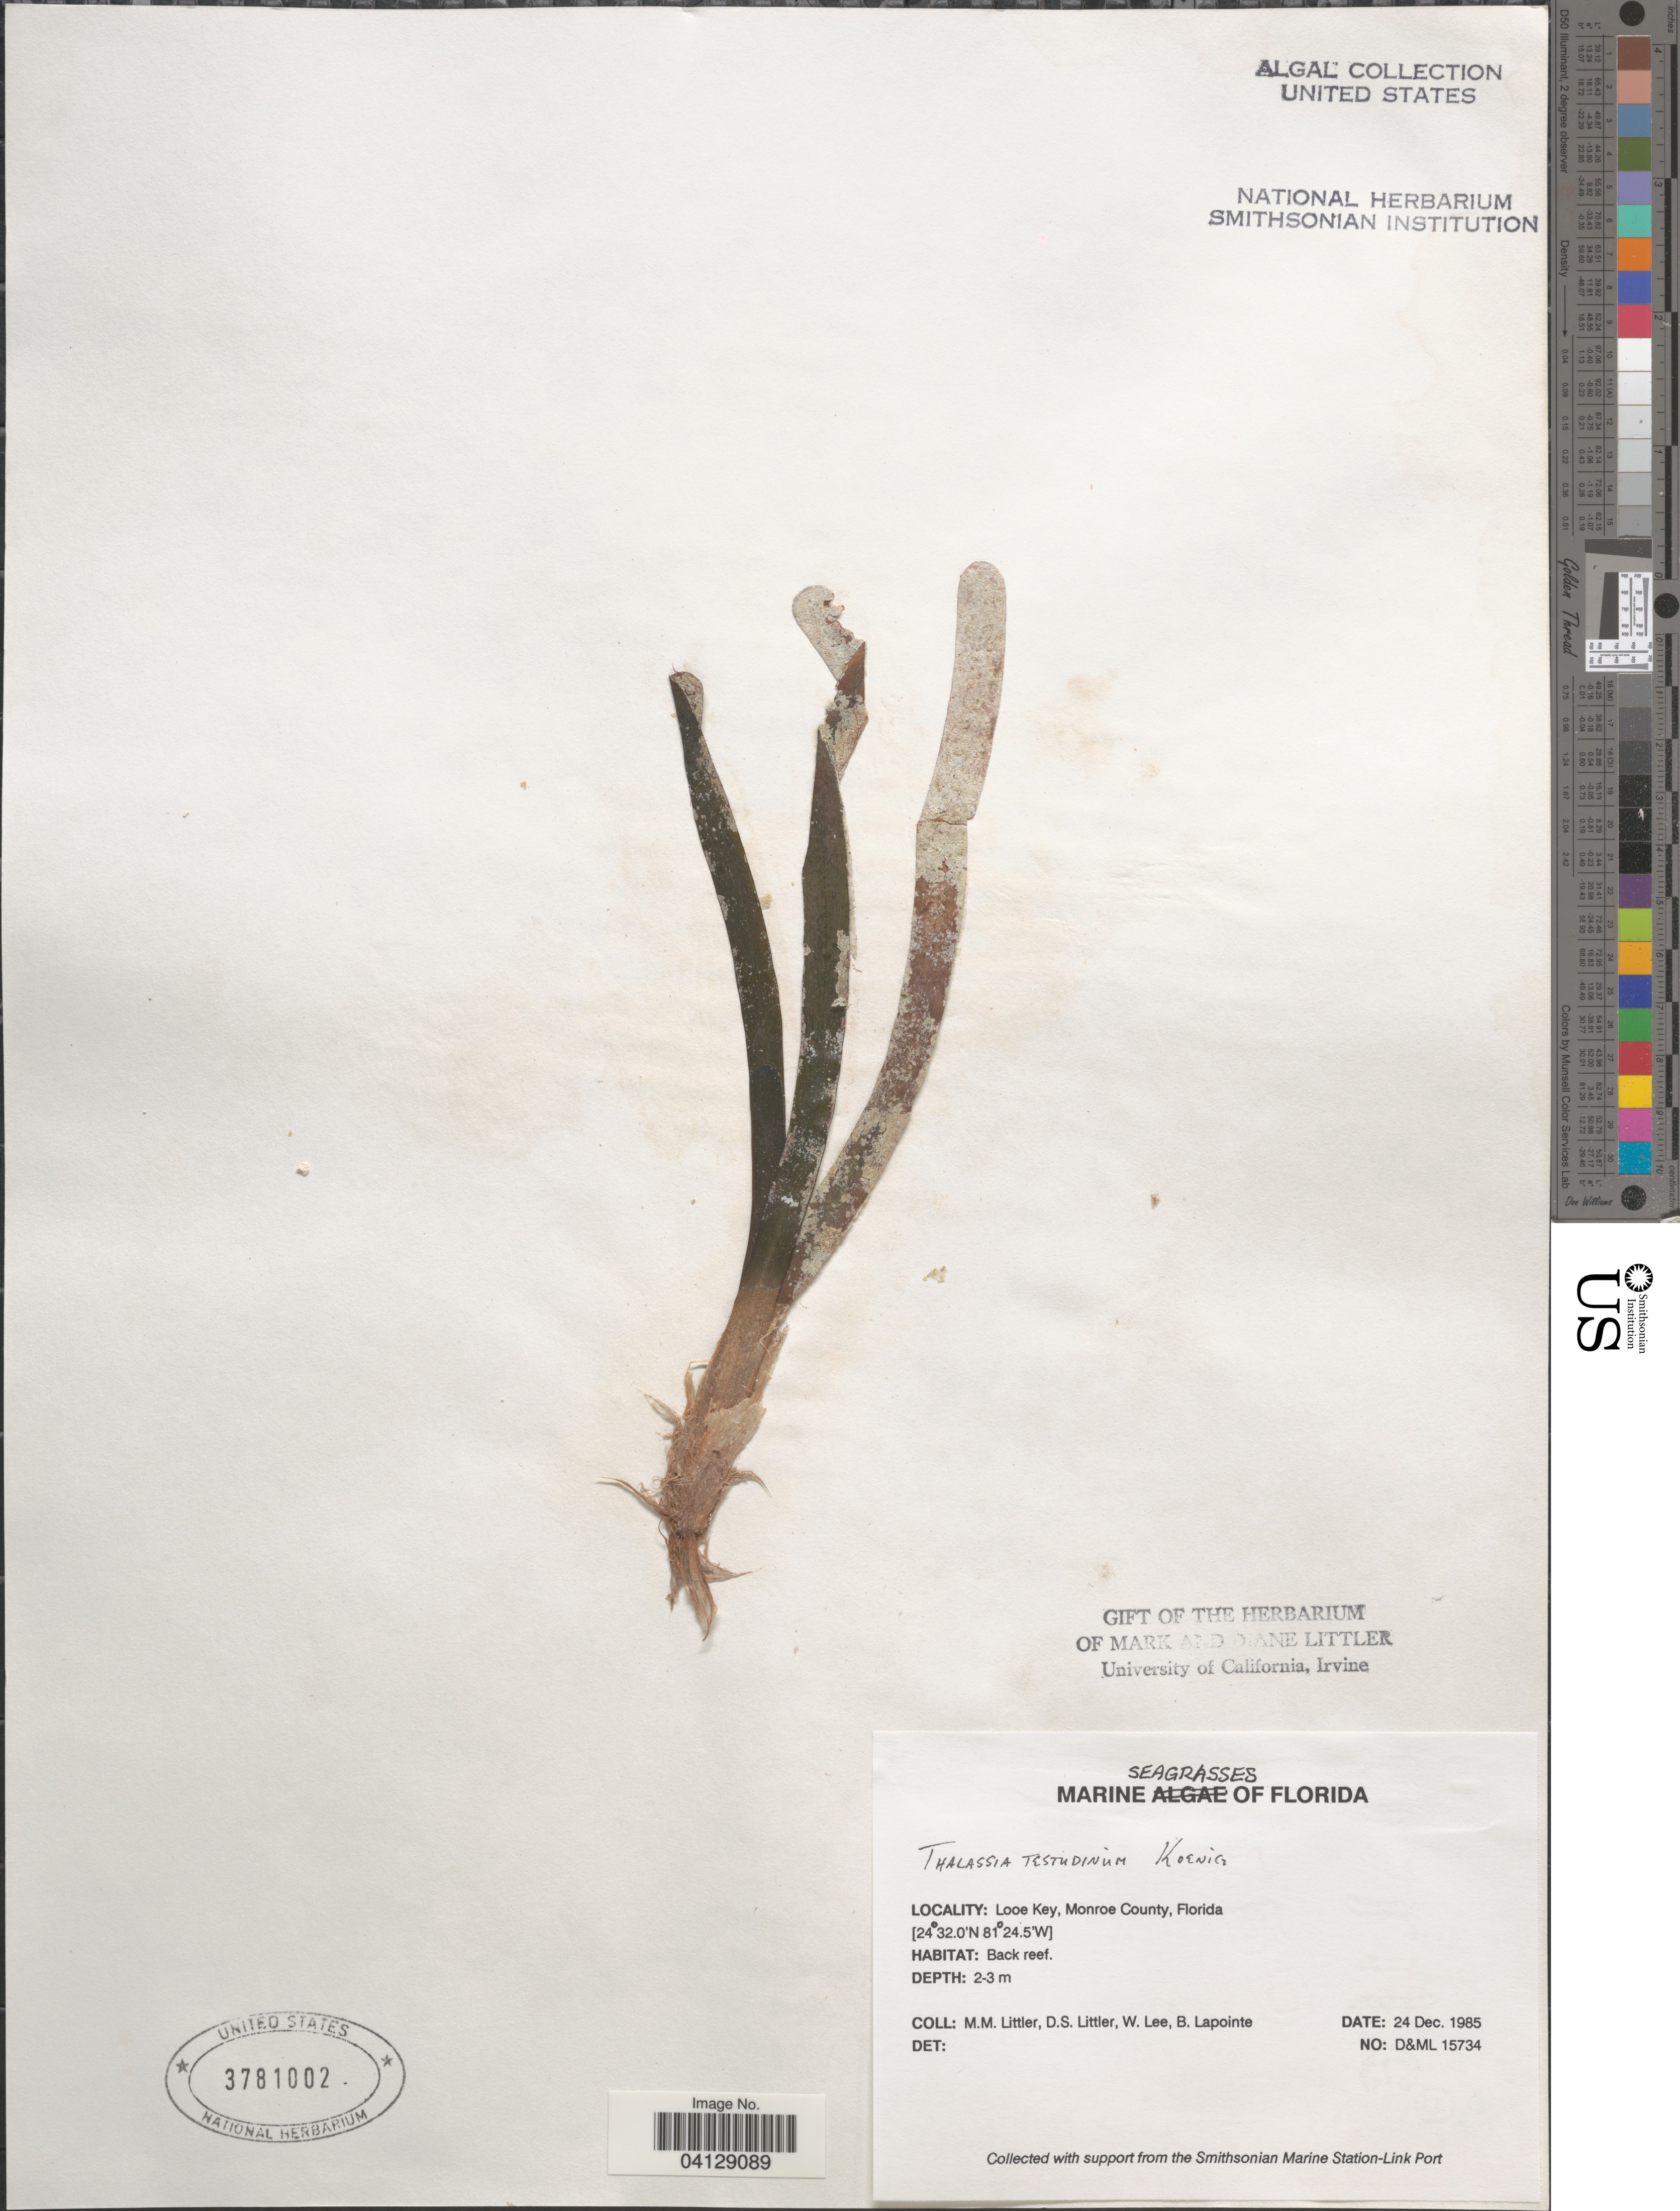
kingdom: Plantae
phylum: Tracheophyta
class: Liliopsida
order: Alismatales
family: Hydrocharitaceae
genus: Thalassia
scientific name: Thalassia testudinum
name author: Banks & Sol. ex K.D. Koenig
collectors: D. S. Littler, W. Lee & B. Lapointe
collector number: D&ML15734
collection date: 1985-12-24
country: United States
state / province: Florida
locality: Looe Key, Monroe County.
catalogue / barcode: US 3781002